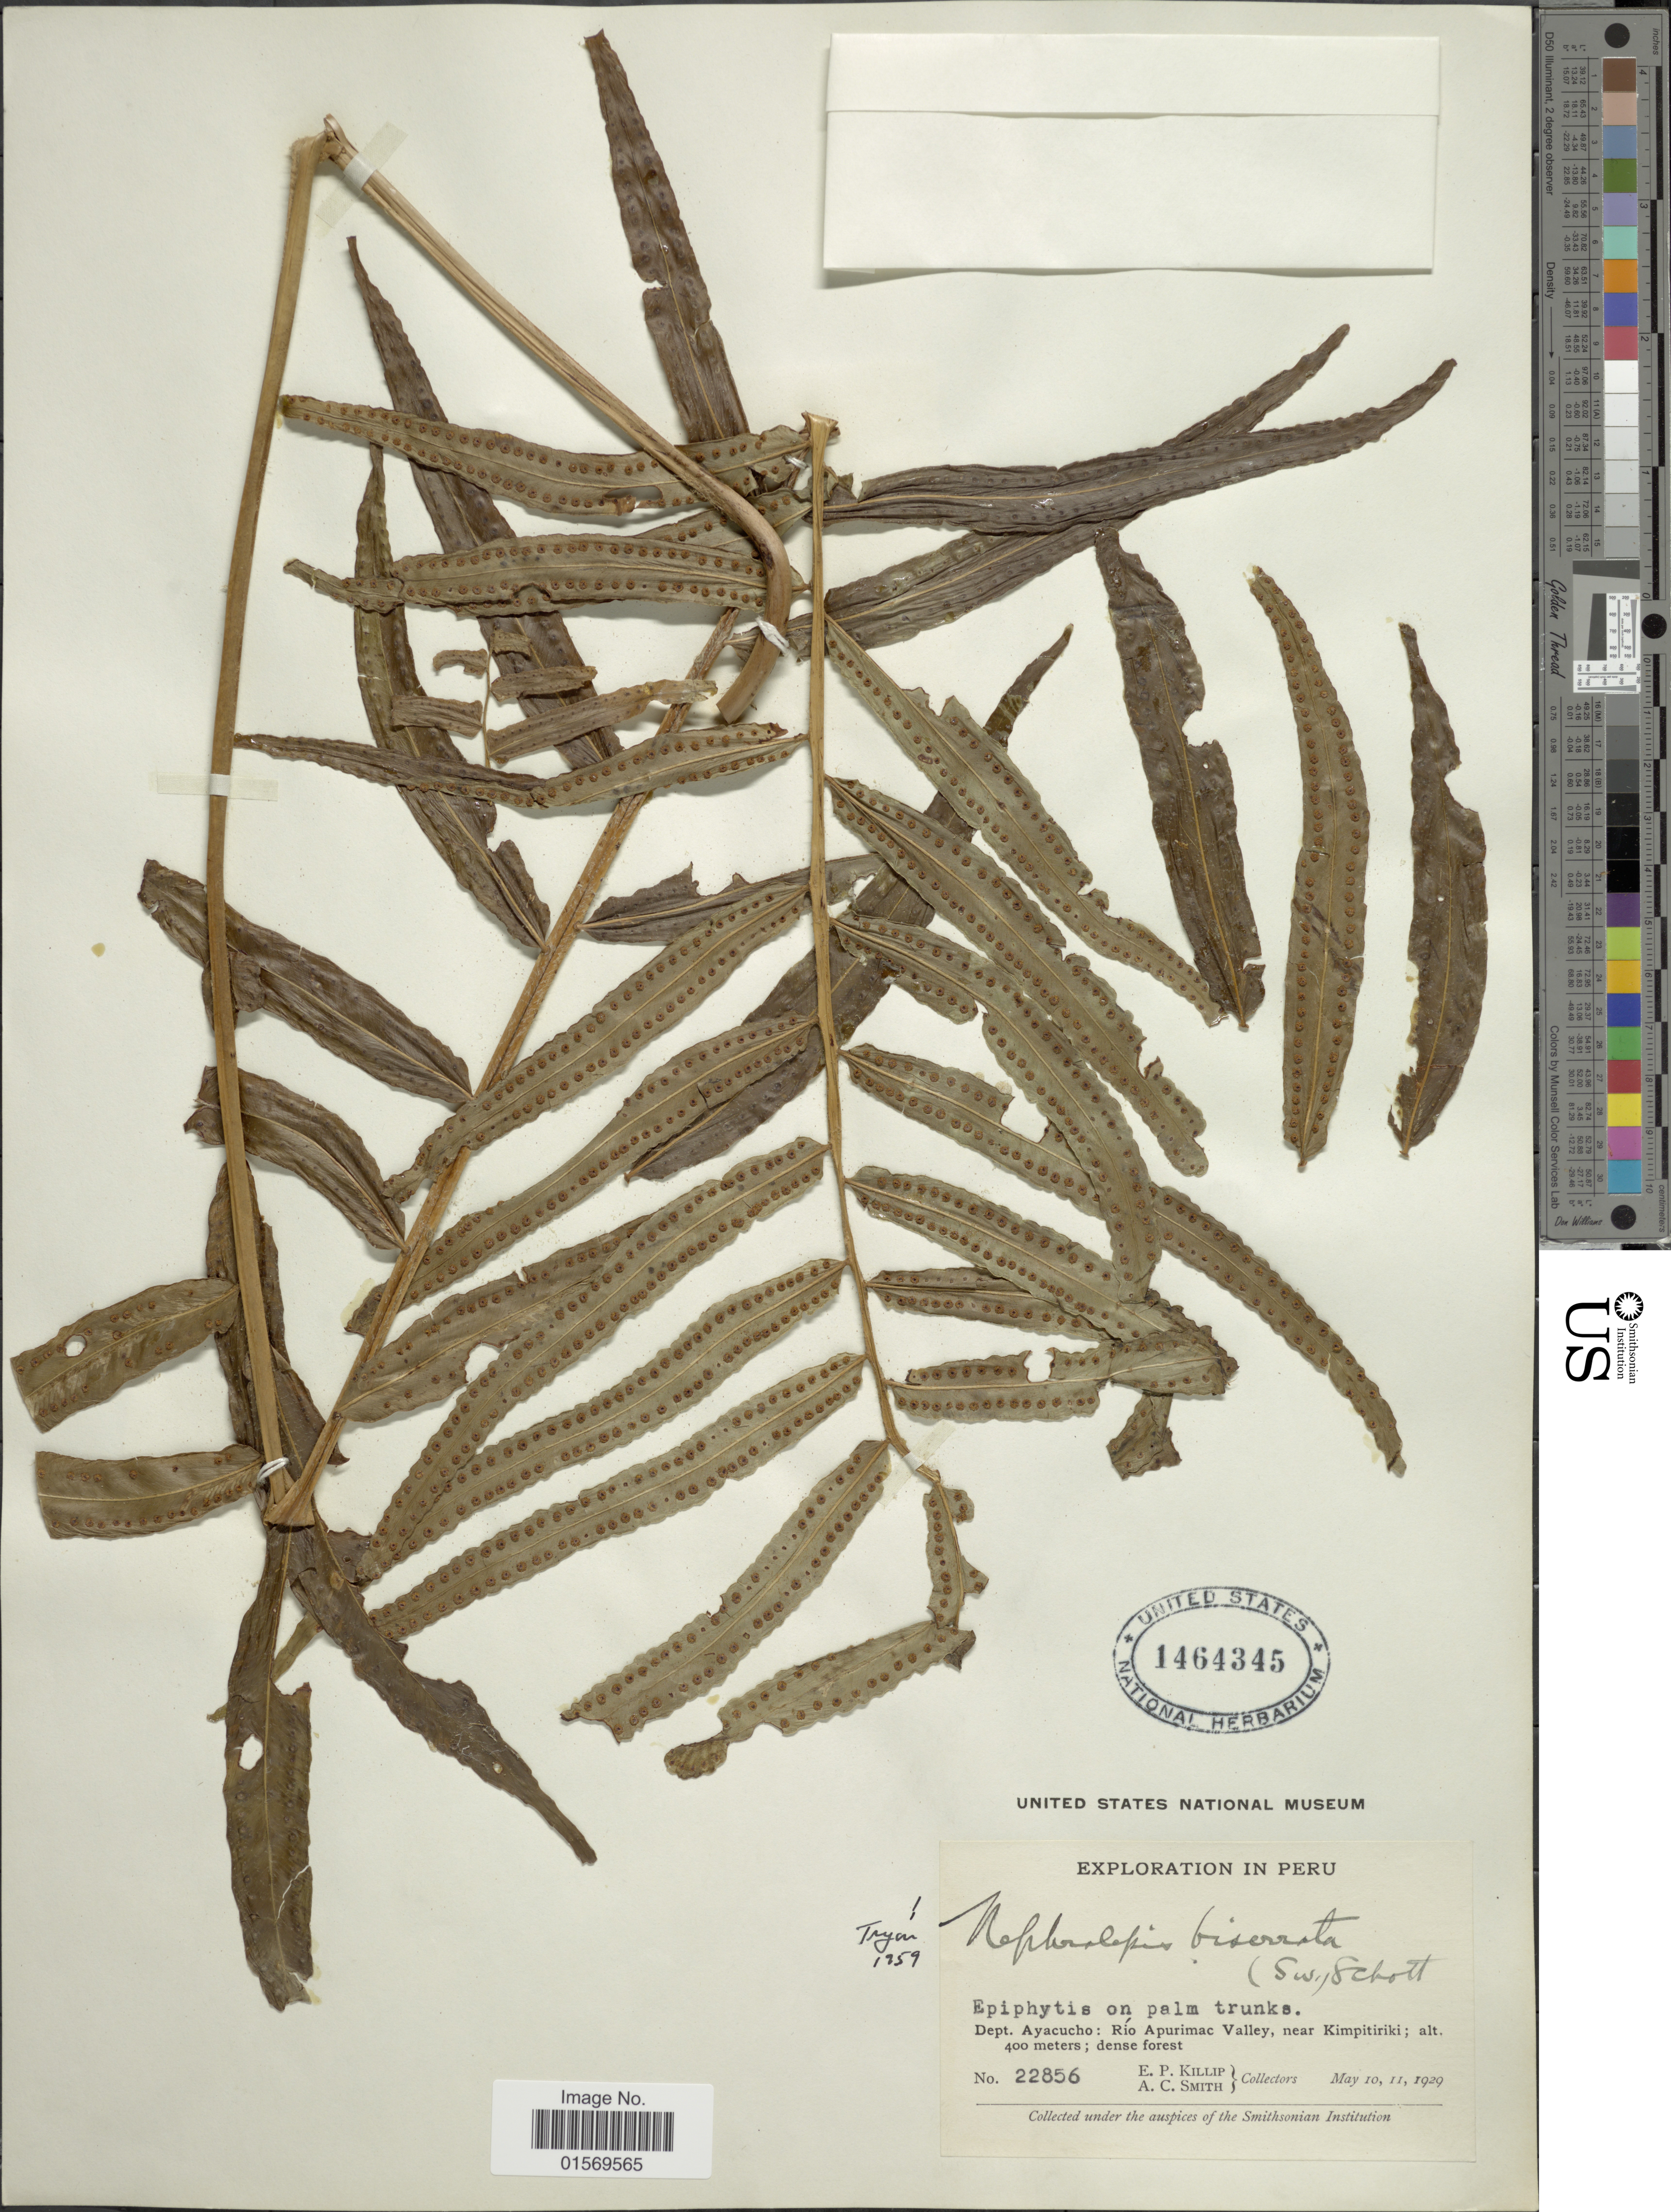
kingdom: Plantae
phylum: Tracheophyta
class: Polypodiopsida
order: Polypodiales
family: Nephrolepidaceae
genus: Nephrolepis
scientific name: Nephrolepis biserrata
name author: (Sw.) Schott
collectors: E. P. Killip & A. C. Smith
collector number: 22856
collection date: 1929-05-10/1929-05-11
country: Peru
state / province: Ayacucho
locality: Rio Apurimac Valley, near Kimpitiriki.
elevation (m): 400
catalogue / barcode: US 1464345